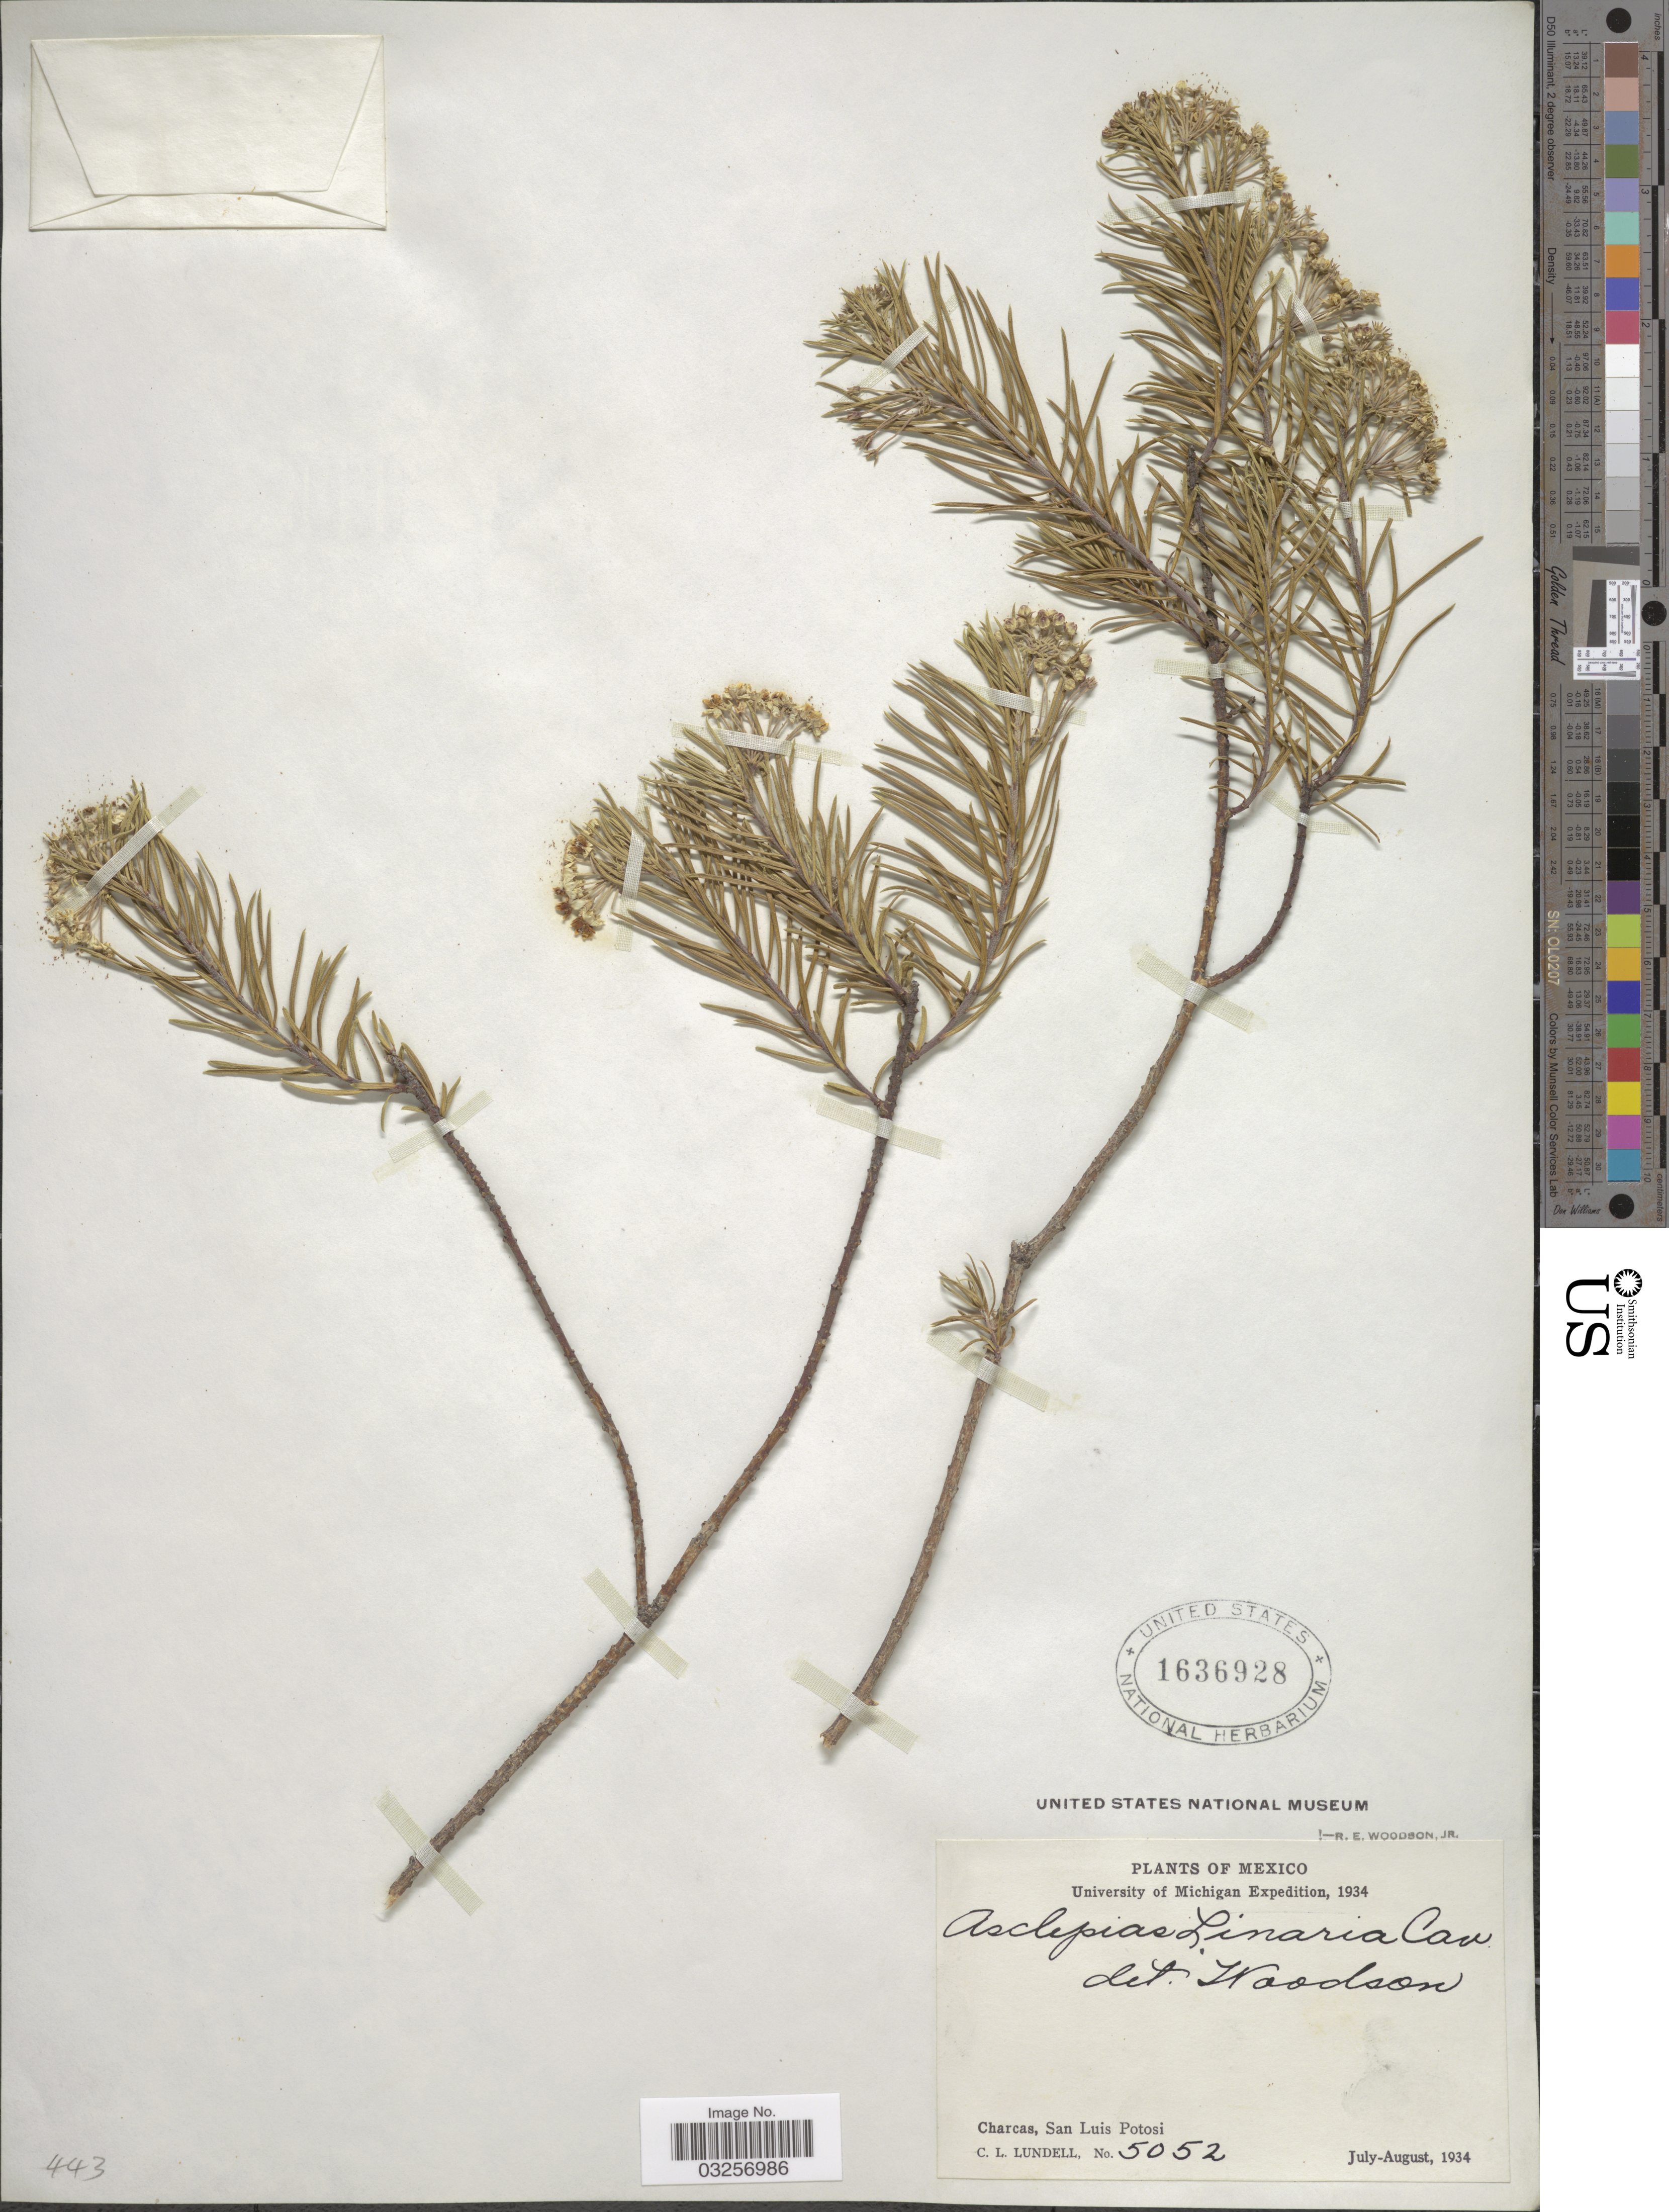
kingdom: Plantae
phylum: Tracheophyta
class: Magnoliopsida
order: Gentianales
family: Apocynaceae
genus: Asclepias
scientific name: Asclepias linaria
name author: Cav.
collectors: C. L. Lundell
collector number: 5052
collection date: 1934-07/1934-08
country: Mexico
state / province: San Luis Potosí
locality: Charcas, San Luis Potosi.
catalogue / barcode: US 1636928